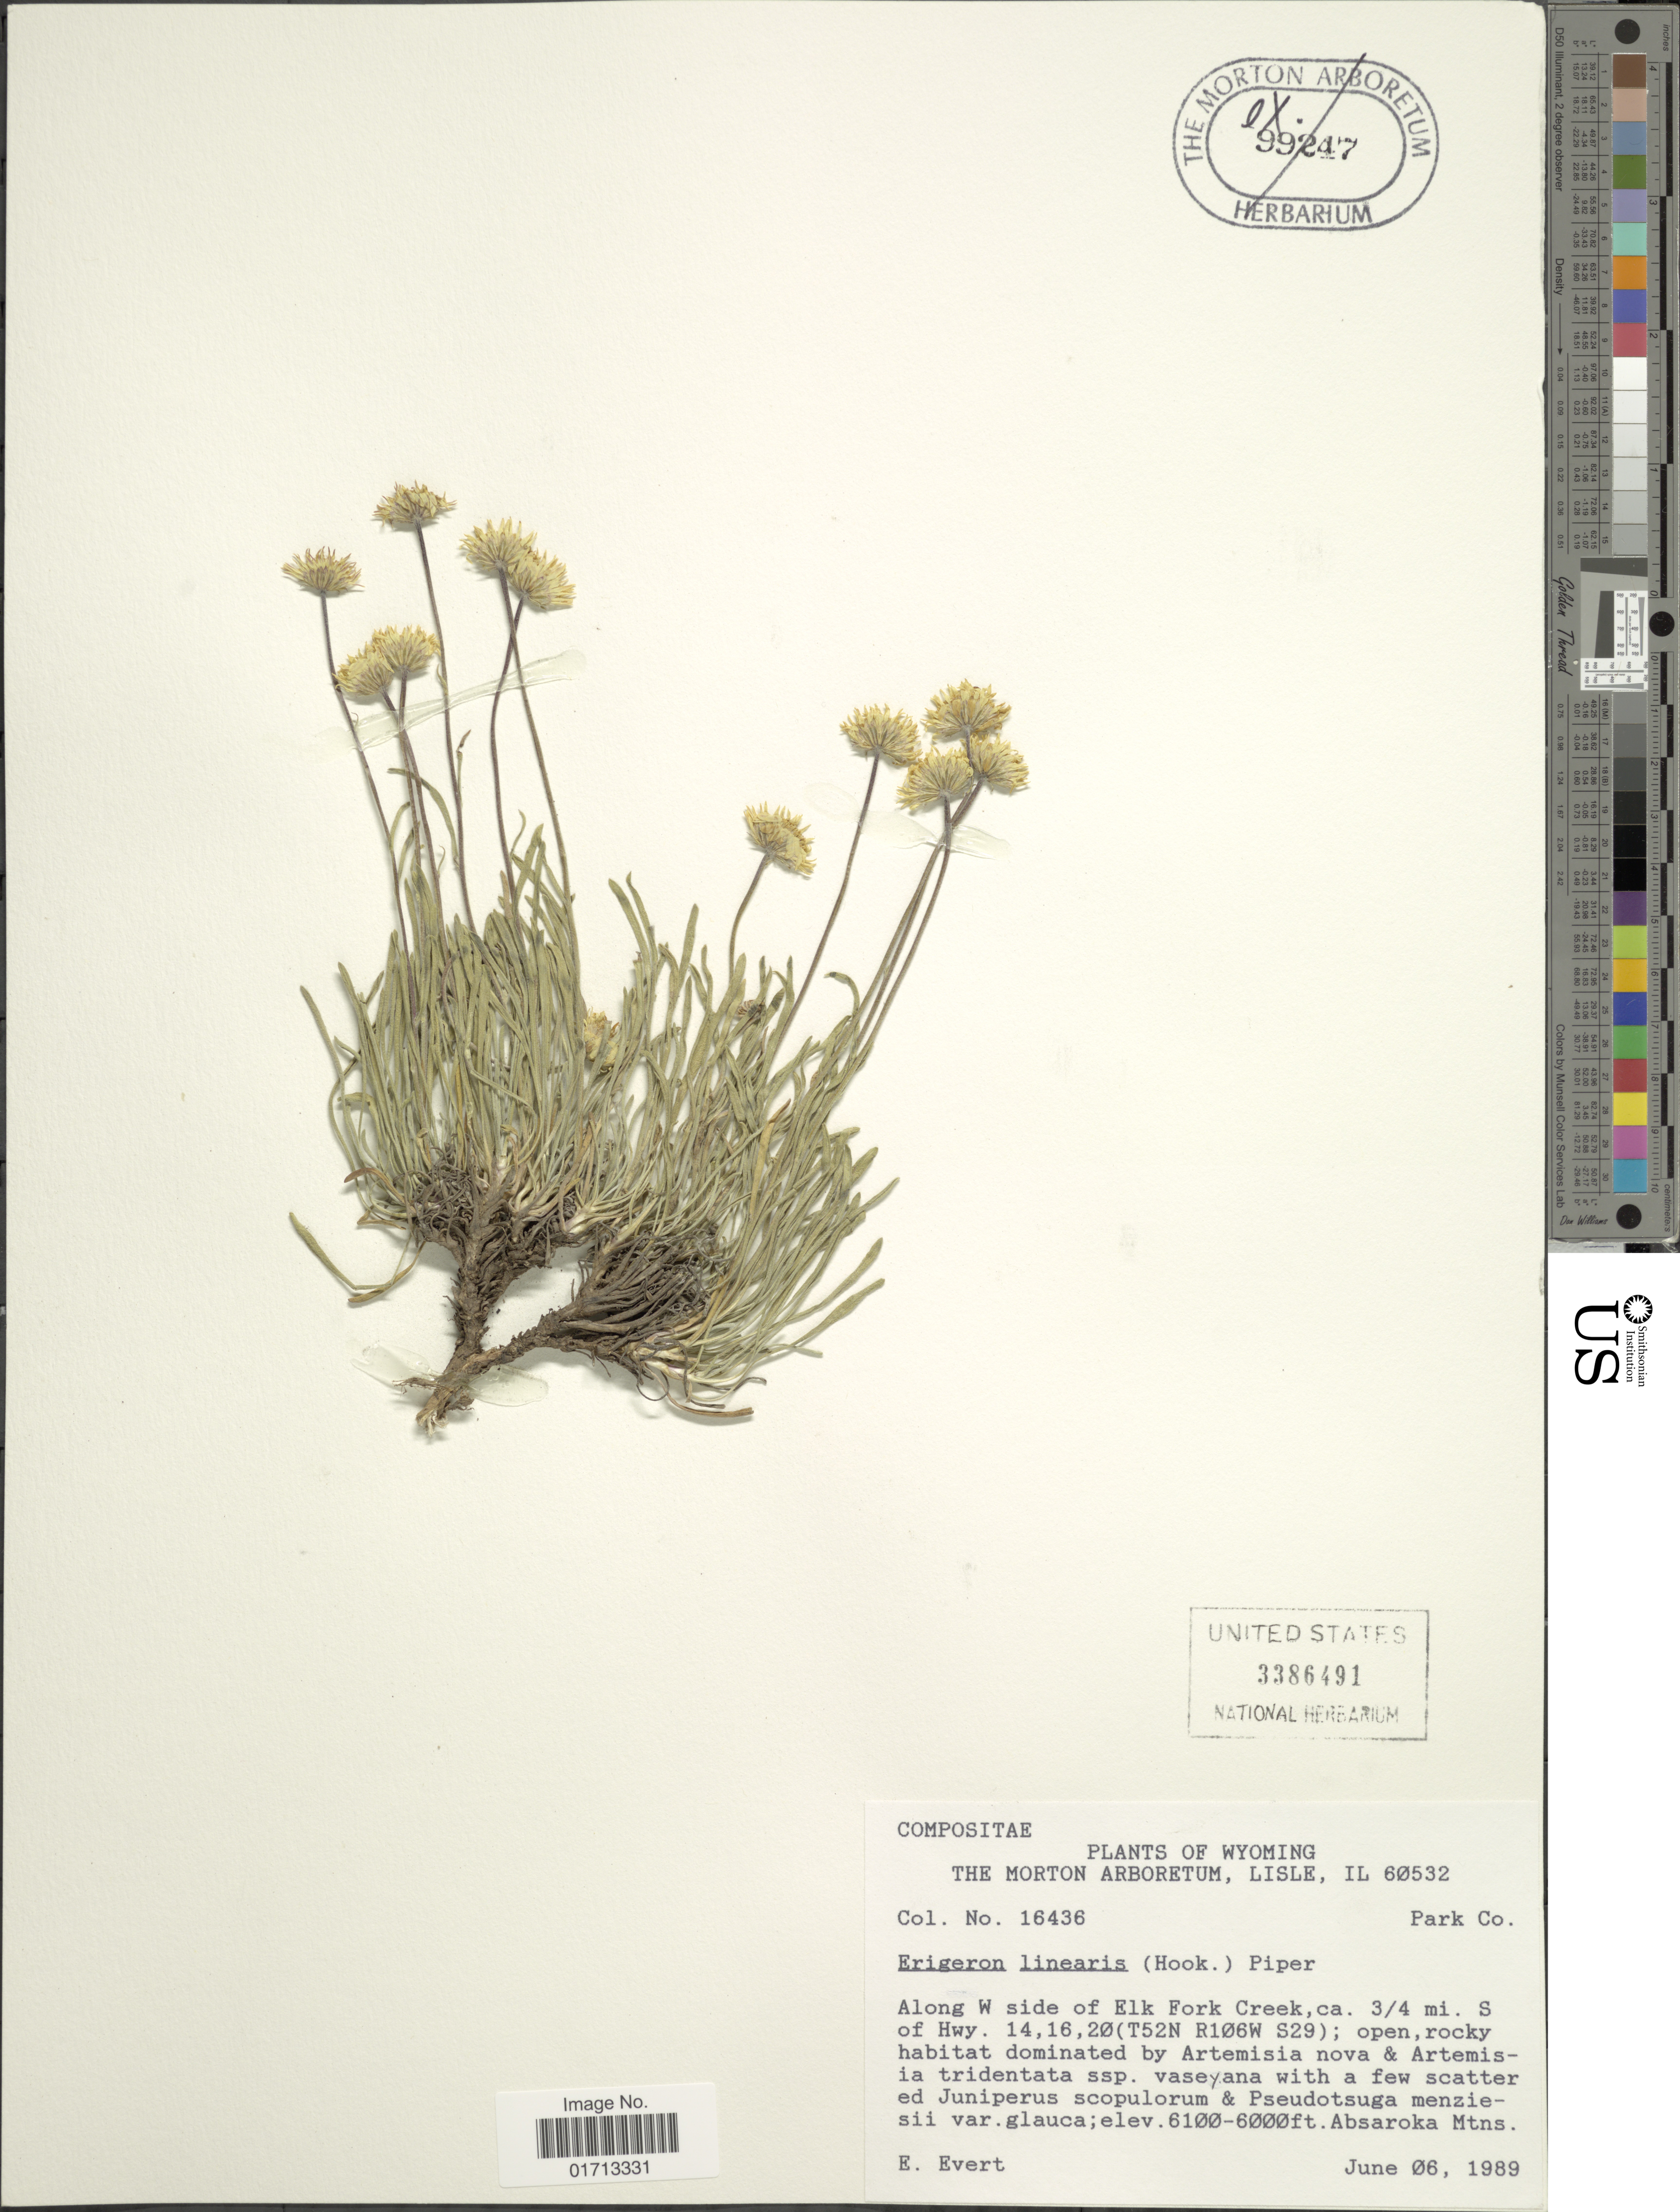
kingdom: Plantae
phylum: Tracheophyta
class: Magnoliopsida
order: Asterales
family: Asteraceae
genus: Erigeron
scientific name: Erigeron linearis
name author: (Hook.) Piper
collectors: E. Evert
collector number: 16436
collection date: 1989-06-06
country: United States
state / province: Wyoming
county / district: Park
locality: Park Co. Along W side of Elk Fork Creek, ca. 3/4 mi. S of Hwy 14, 16, 20 (T52N R 160W S29)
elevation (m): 1829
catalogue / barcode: US 3386491